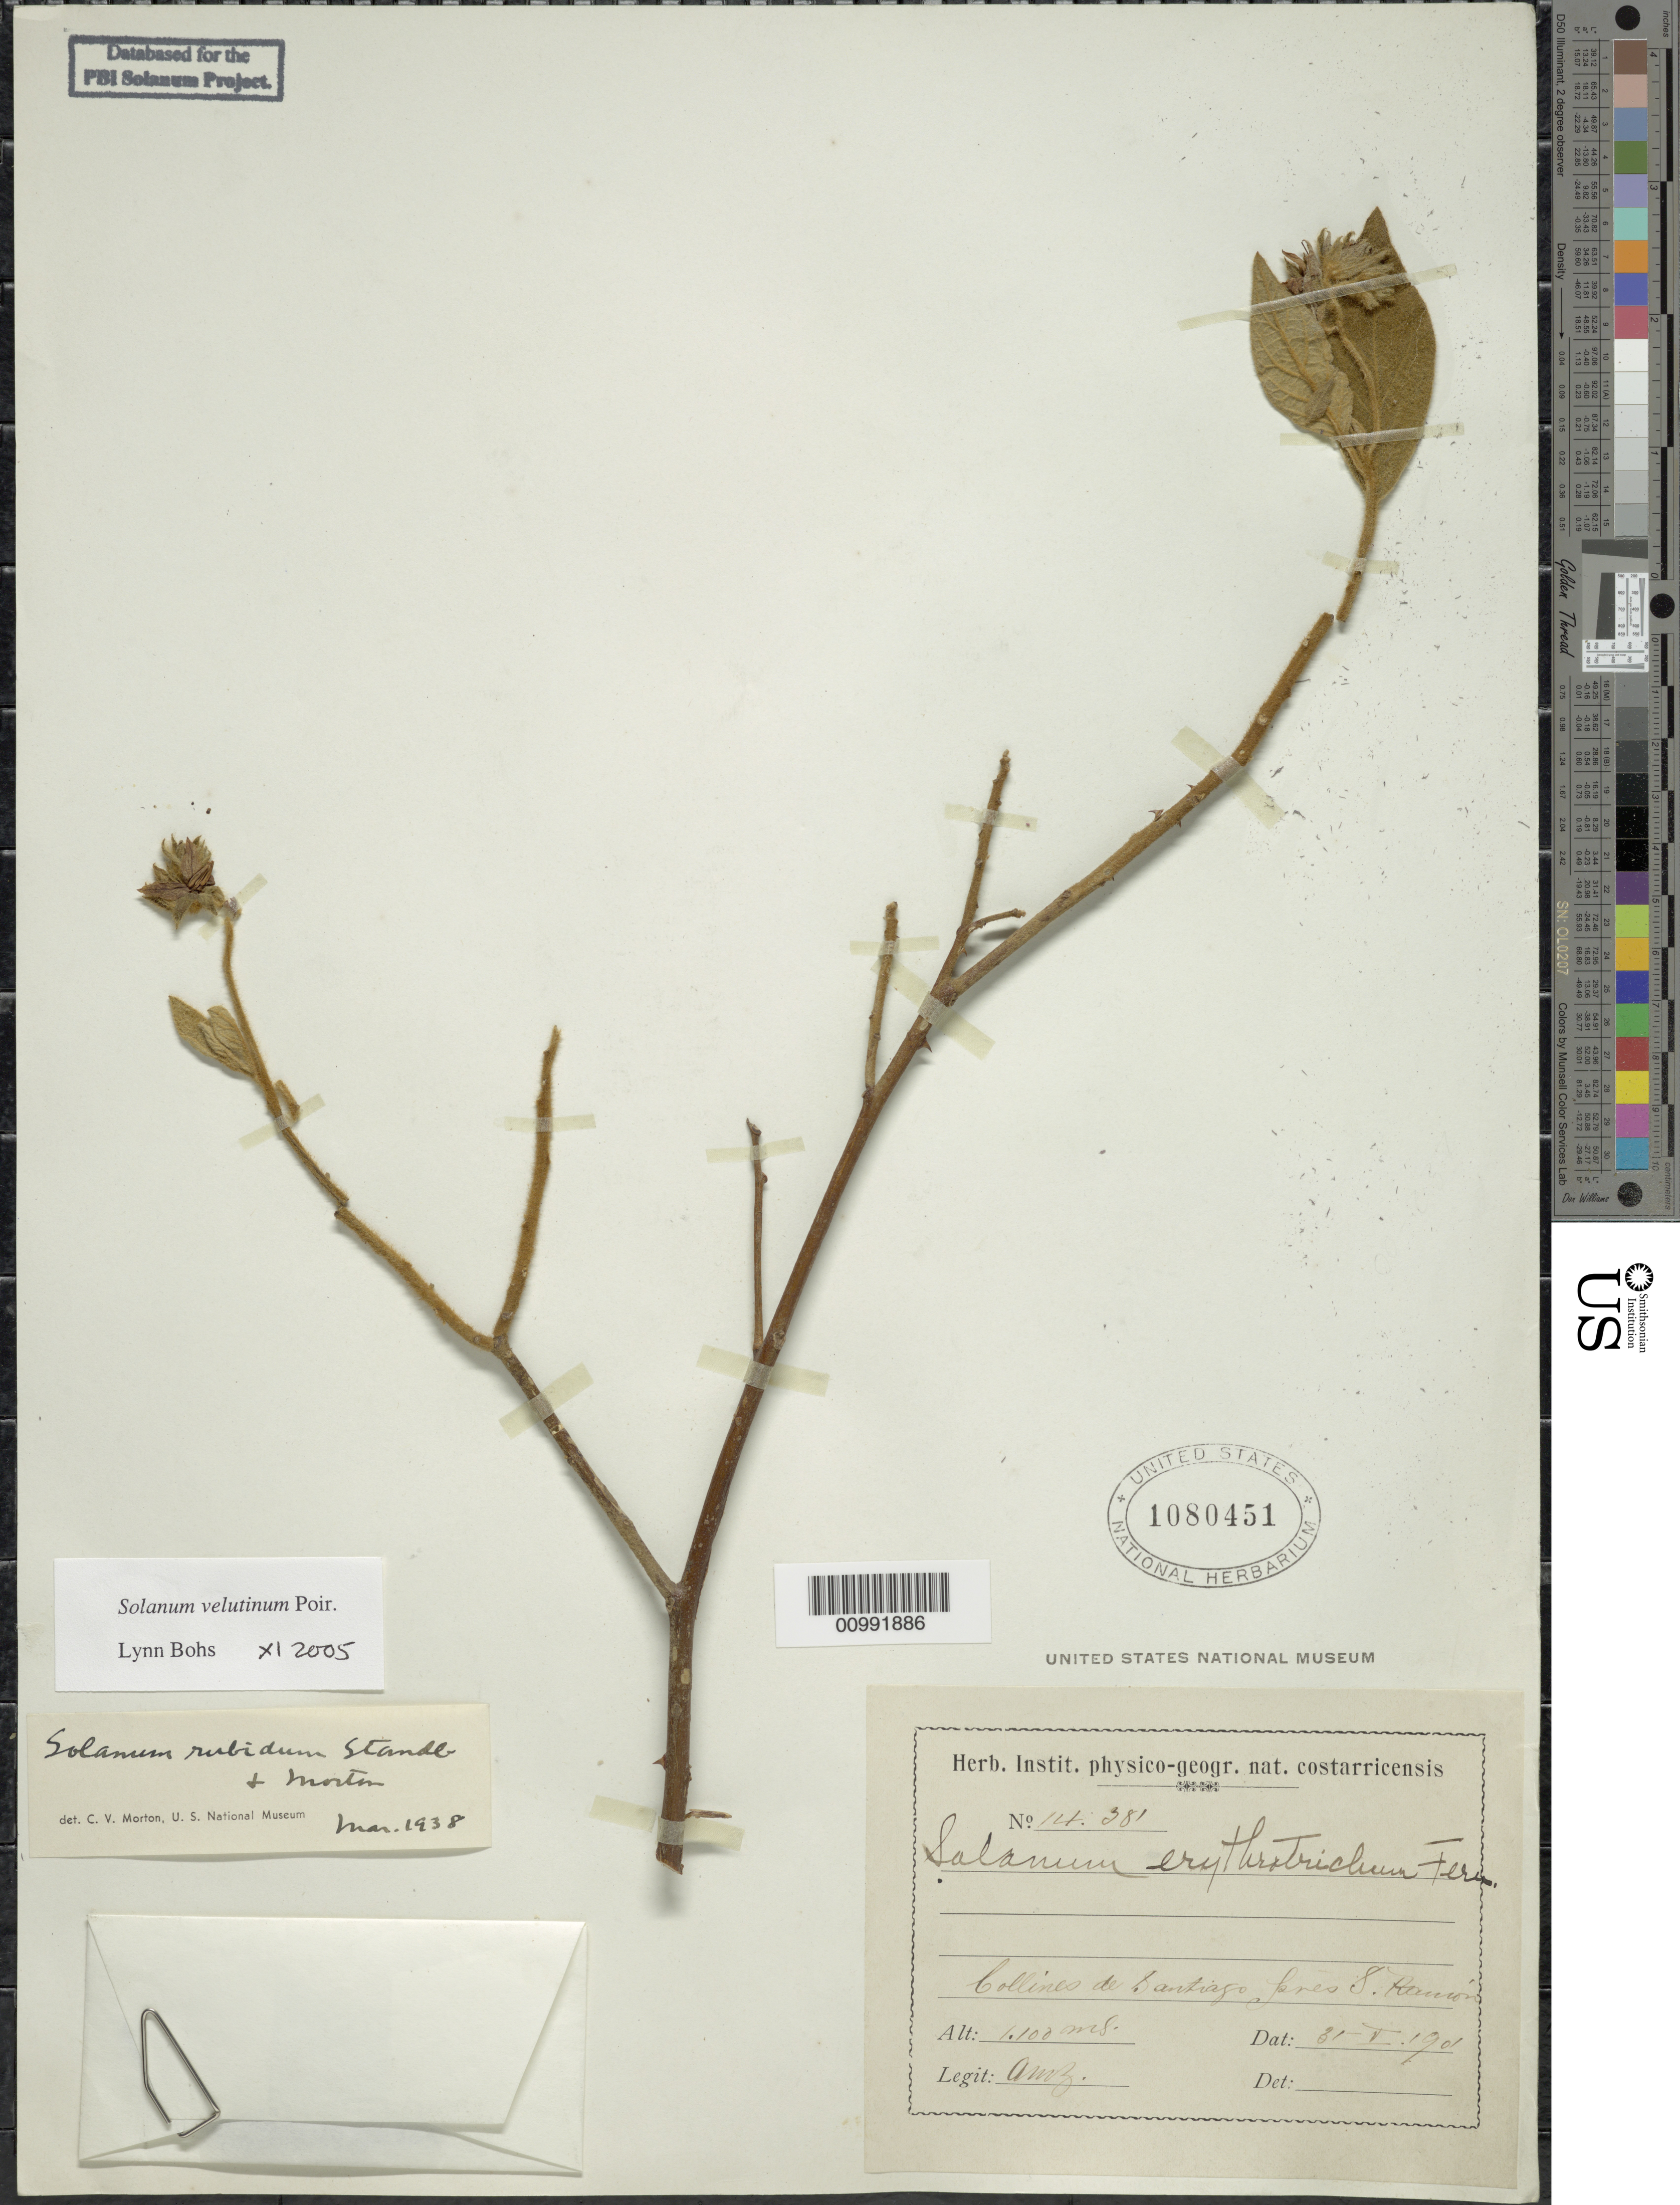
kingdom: Plantae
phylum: Tracheophyta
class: Magnoliopsida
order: Solanales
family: Solanaceae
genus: Solanum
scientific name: Solanum velutinum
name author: Dunal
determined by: Bohs, L. A.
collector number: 14381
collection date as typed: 31 May 1901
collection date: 1901-05-31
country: Costa Rica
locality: Collines de Santiago pres S. Ramón.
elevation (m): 1100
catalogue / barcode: US 1080451